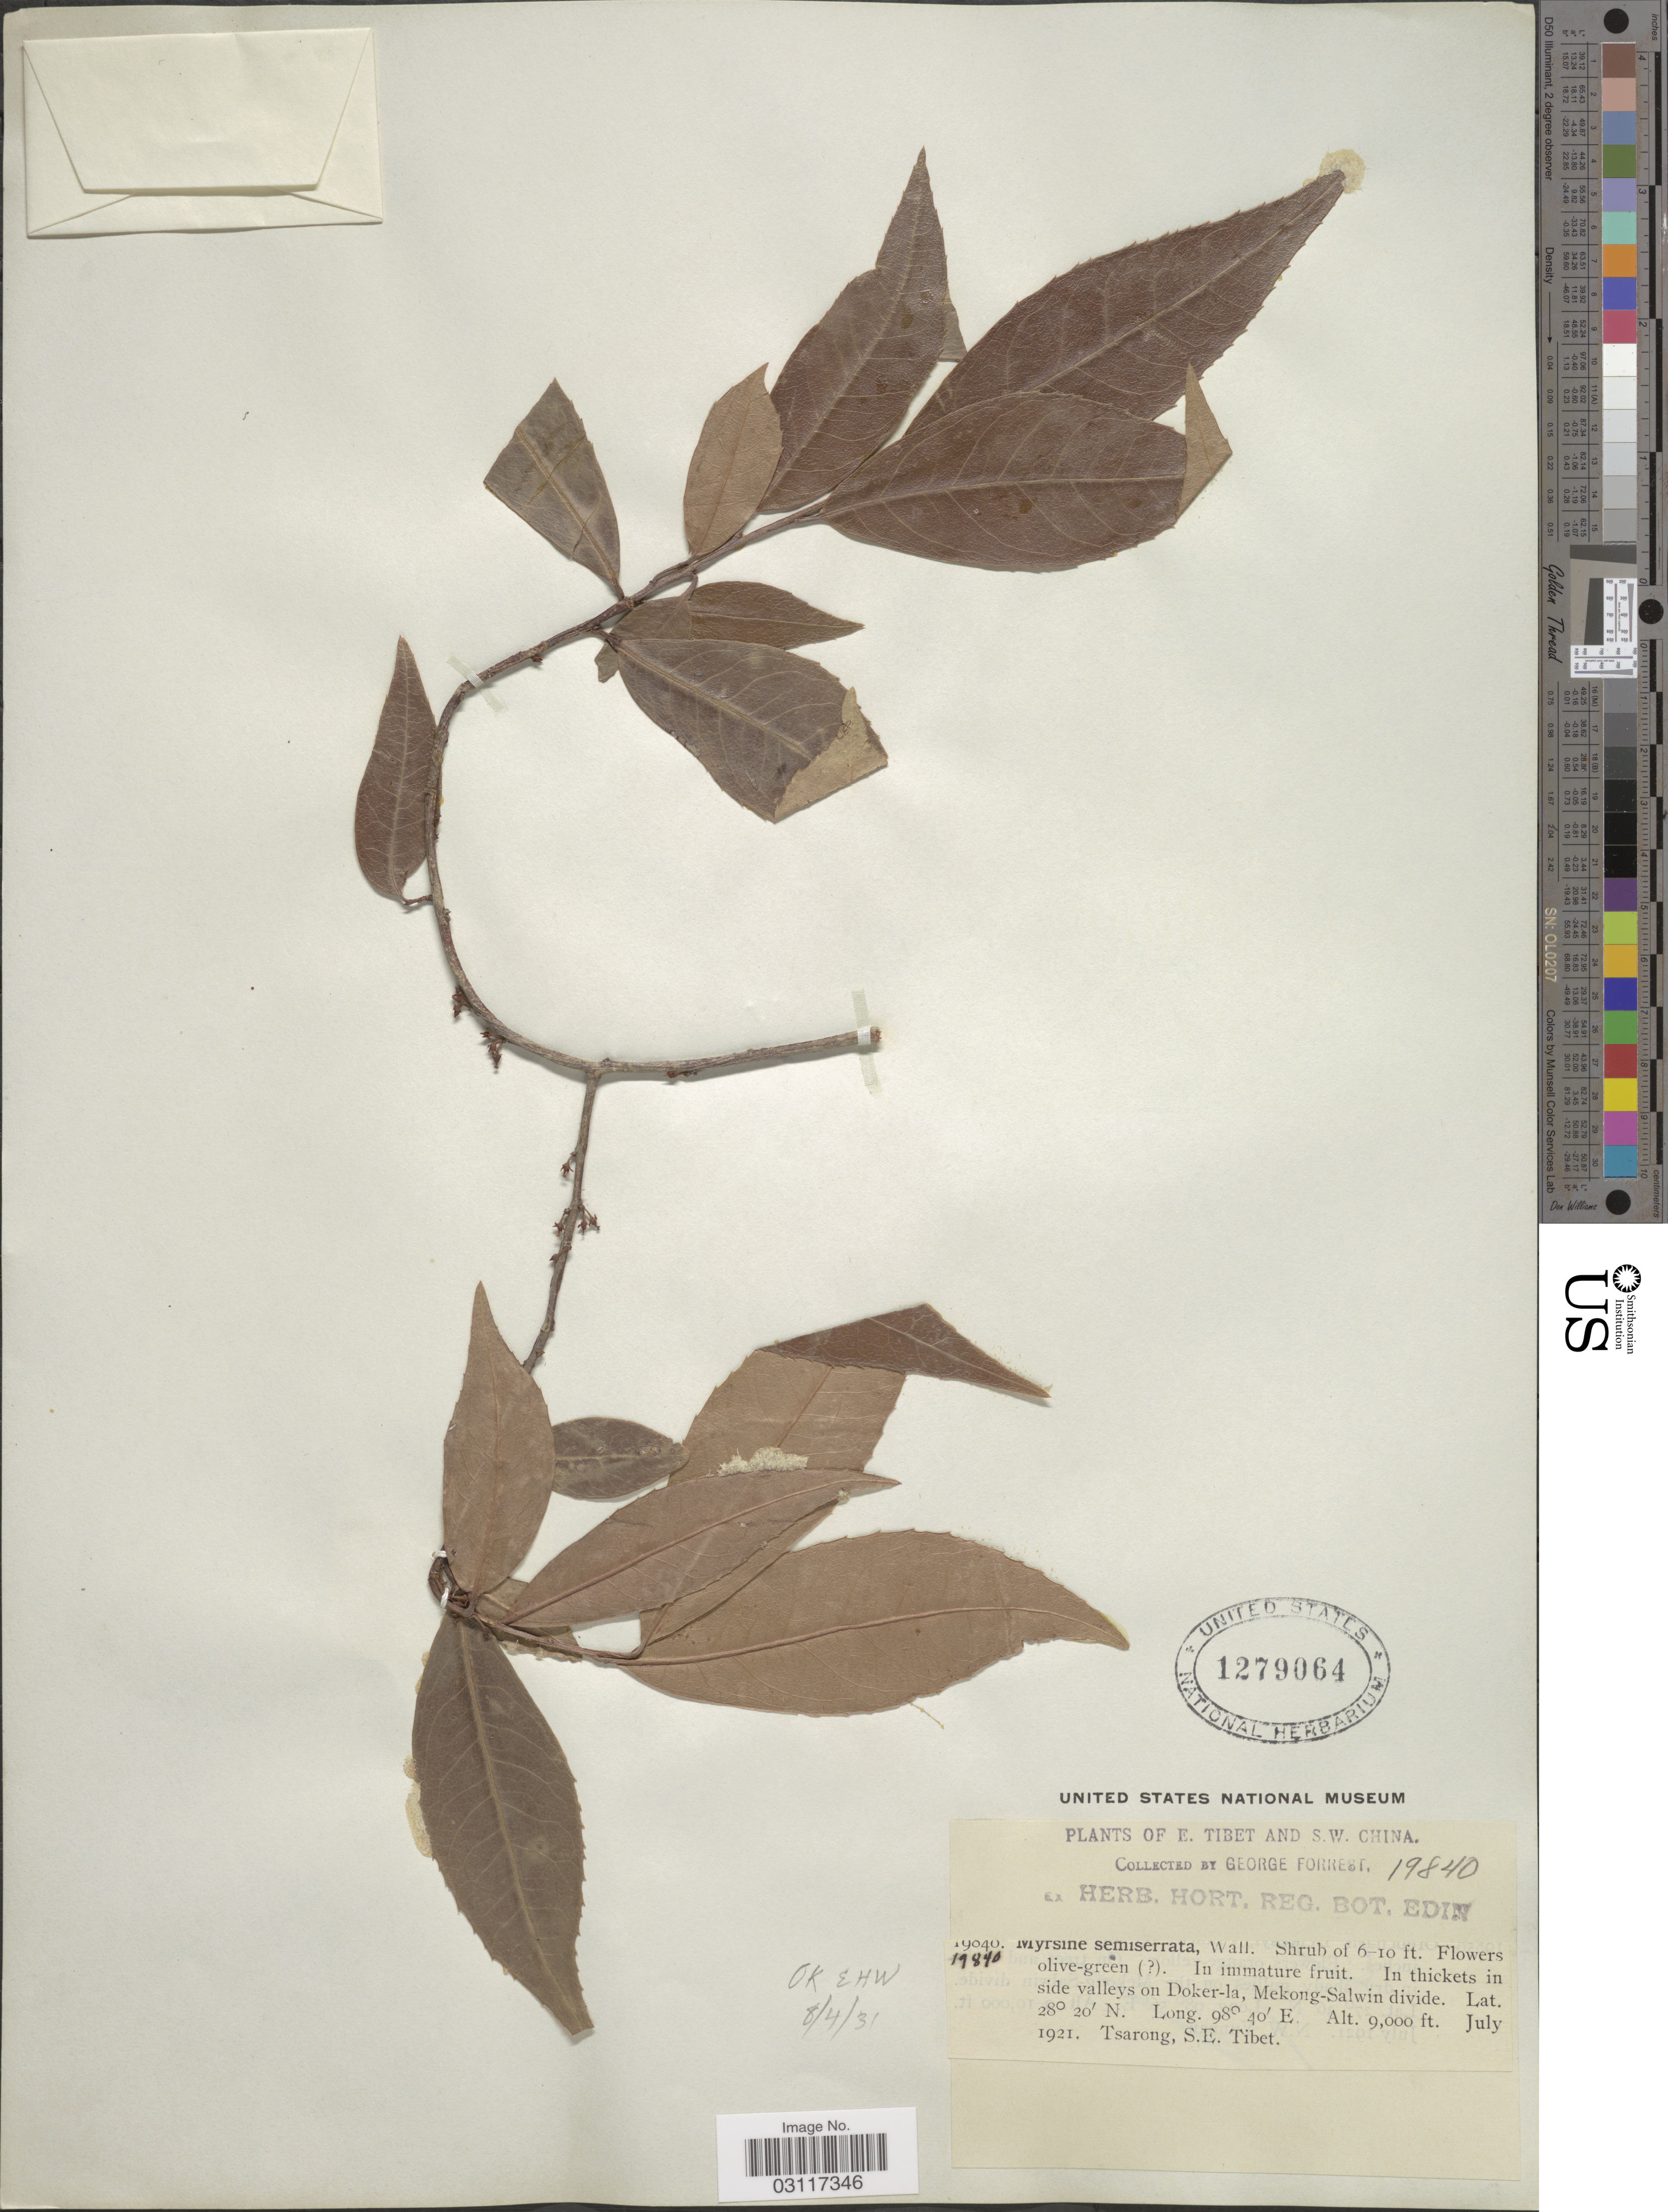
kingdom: Plantae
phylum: Tracheophyta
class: Magnoliopsida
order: Ericales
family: Primulaceae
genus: Myrsine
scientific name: Myrsine semiserrata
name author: Wall.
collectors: G. Forrest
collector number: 19840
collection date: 1921-07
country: China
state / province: Xizang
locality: E. Tibet And S.W. China, In thickets in side valleys on Doker-la, Mekong-Salwin divide, Tsarong, S.E. Tibet.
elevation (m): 2743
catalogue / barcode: US 1279064